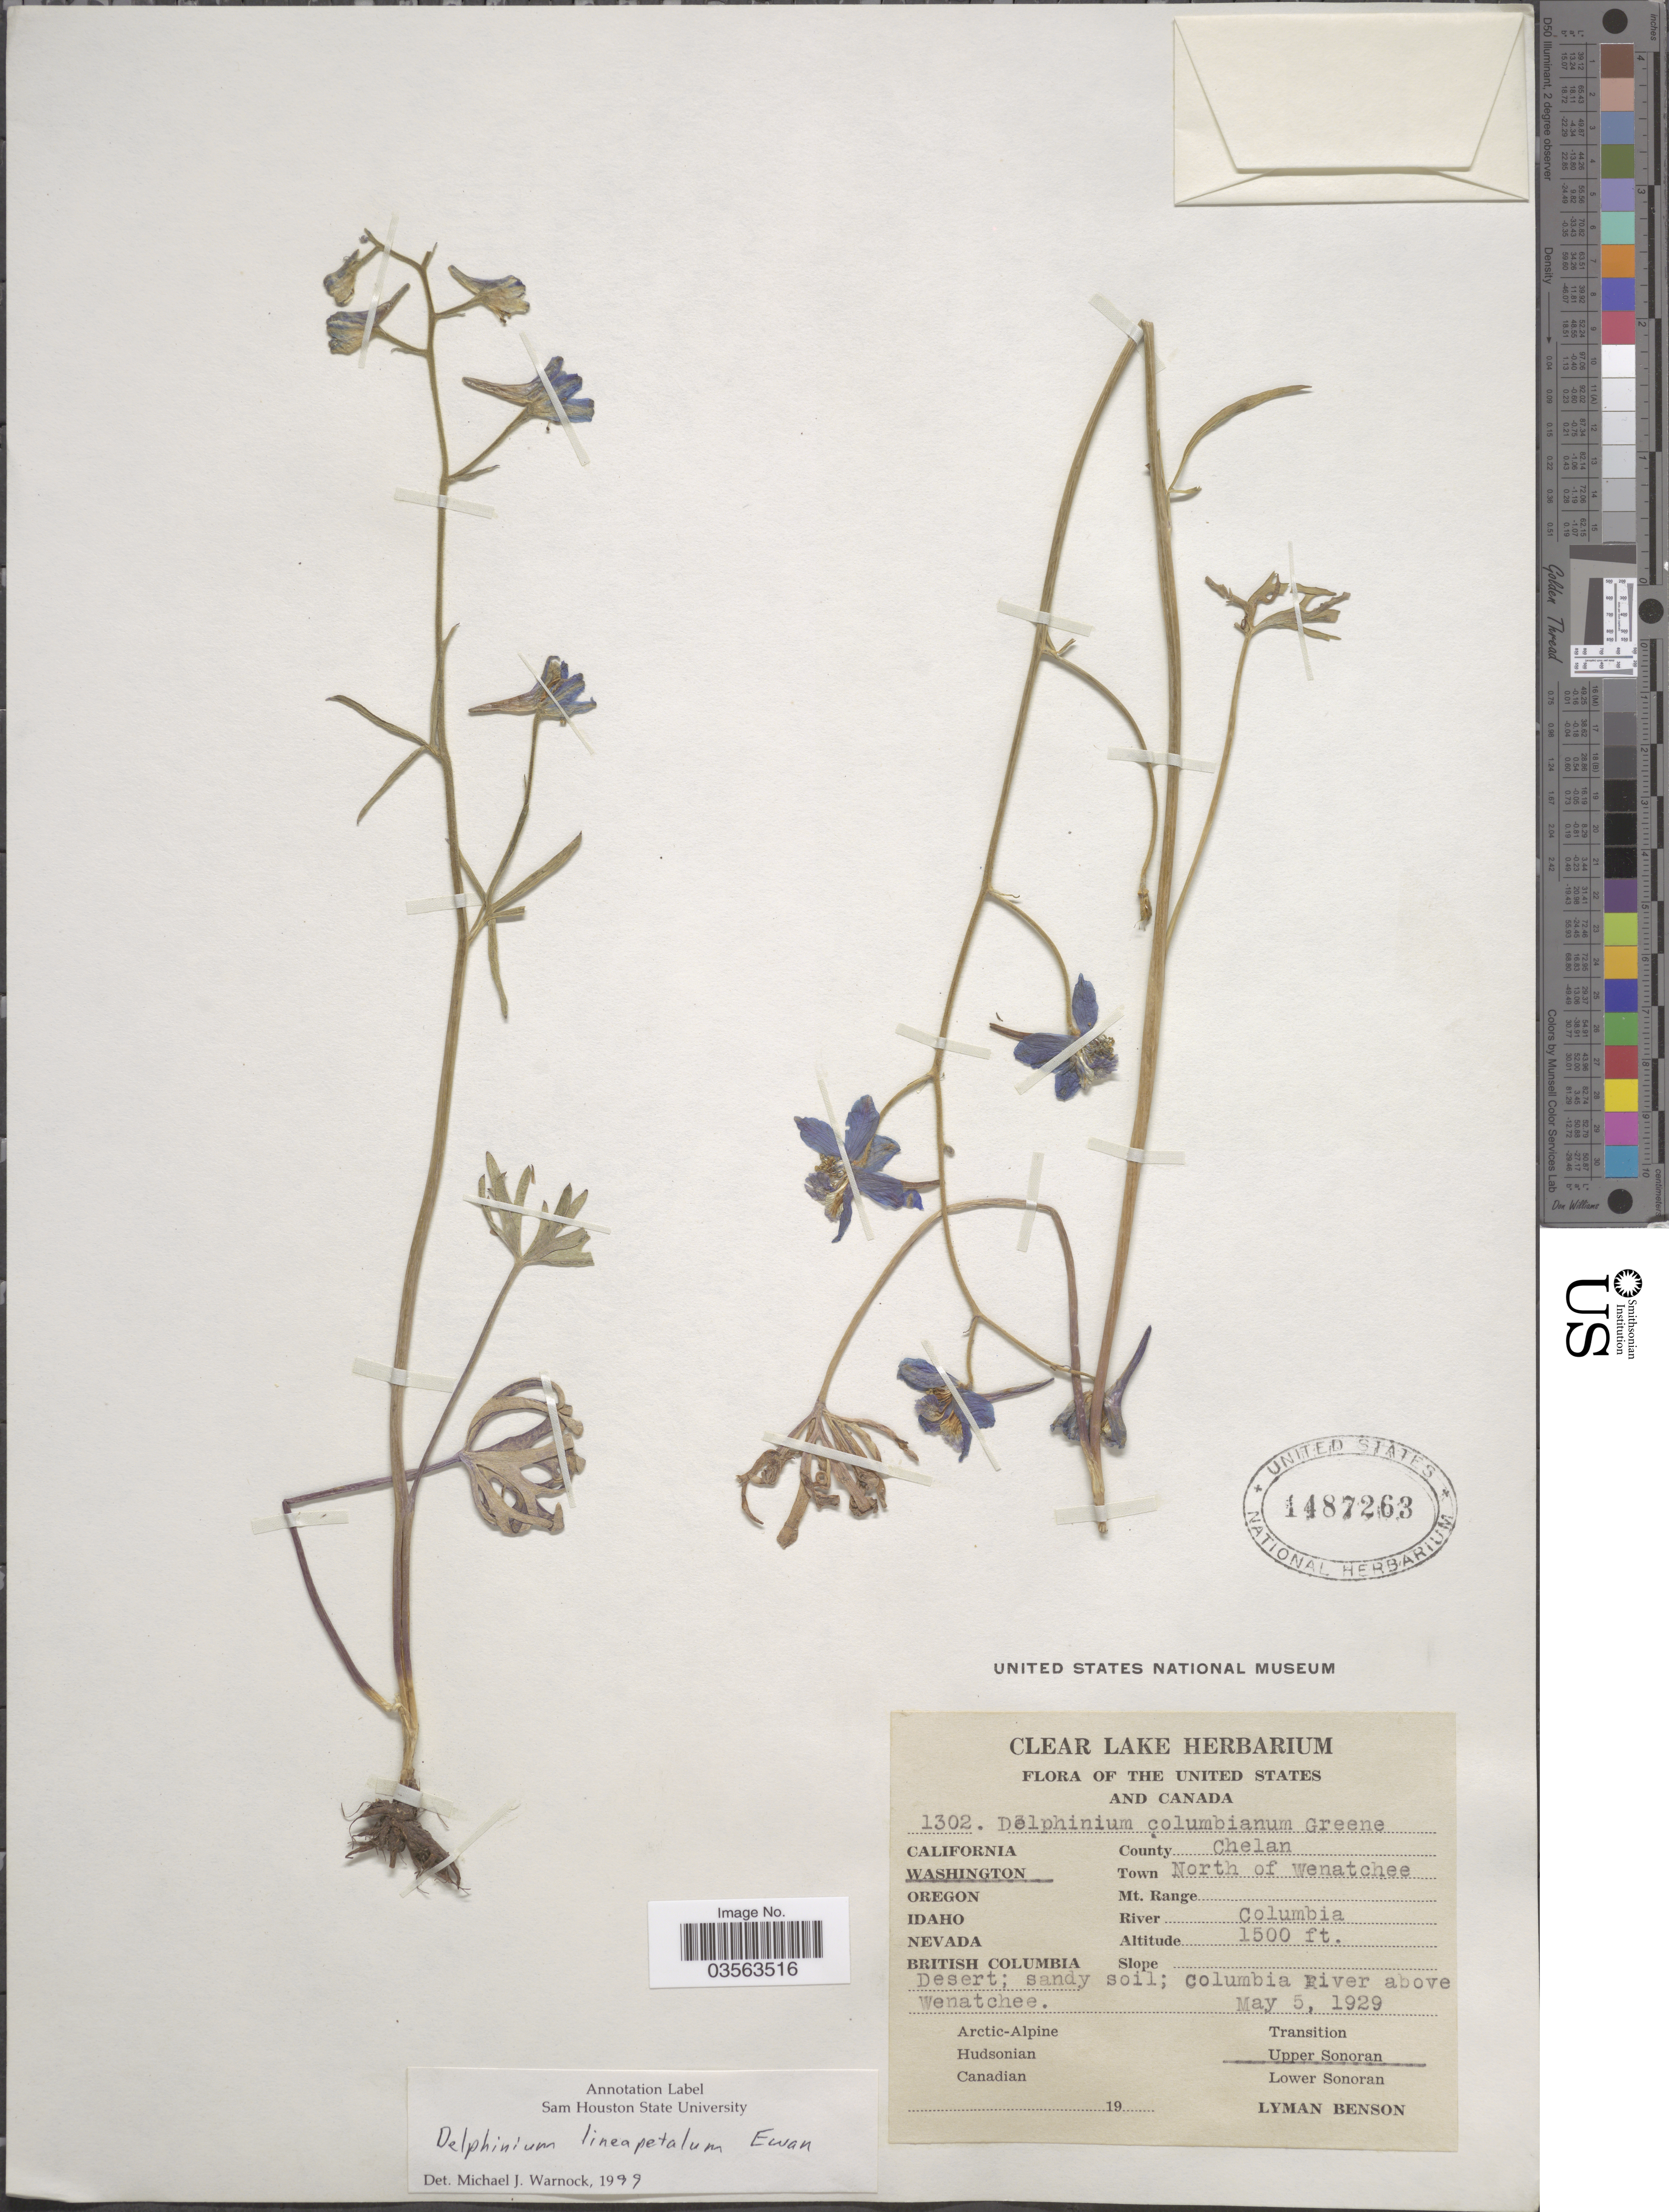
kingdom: Plantae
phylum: Tracheophyta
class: Magnoliopsida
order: Ranunculales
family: Ranunculaceae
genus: Delphinium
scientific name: Delphinium lineapetalum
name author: Ewan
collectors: L. D. Benson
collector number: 1302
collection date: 1929-05-05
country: United States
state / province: Washington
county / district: Chelan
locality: County Chelan, Town North of Wenatchee. River Columbia. Columbia River above Wenatchee. Upper Sonoran.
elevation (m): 457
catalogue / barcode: US 1487263